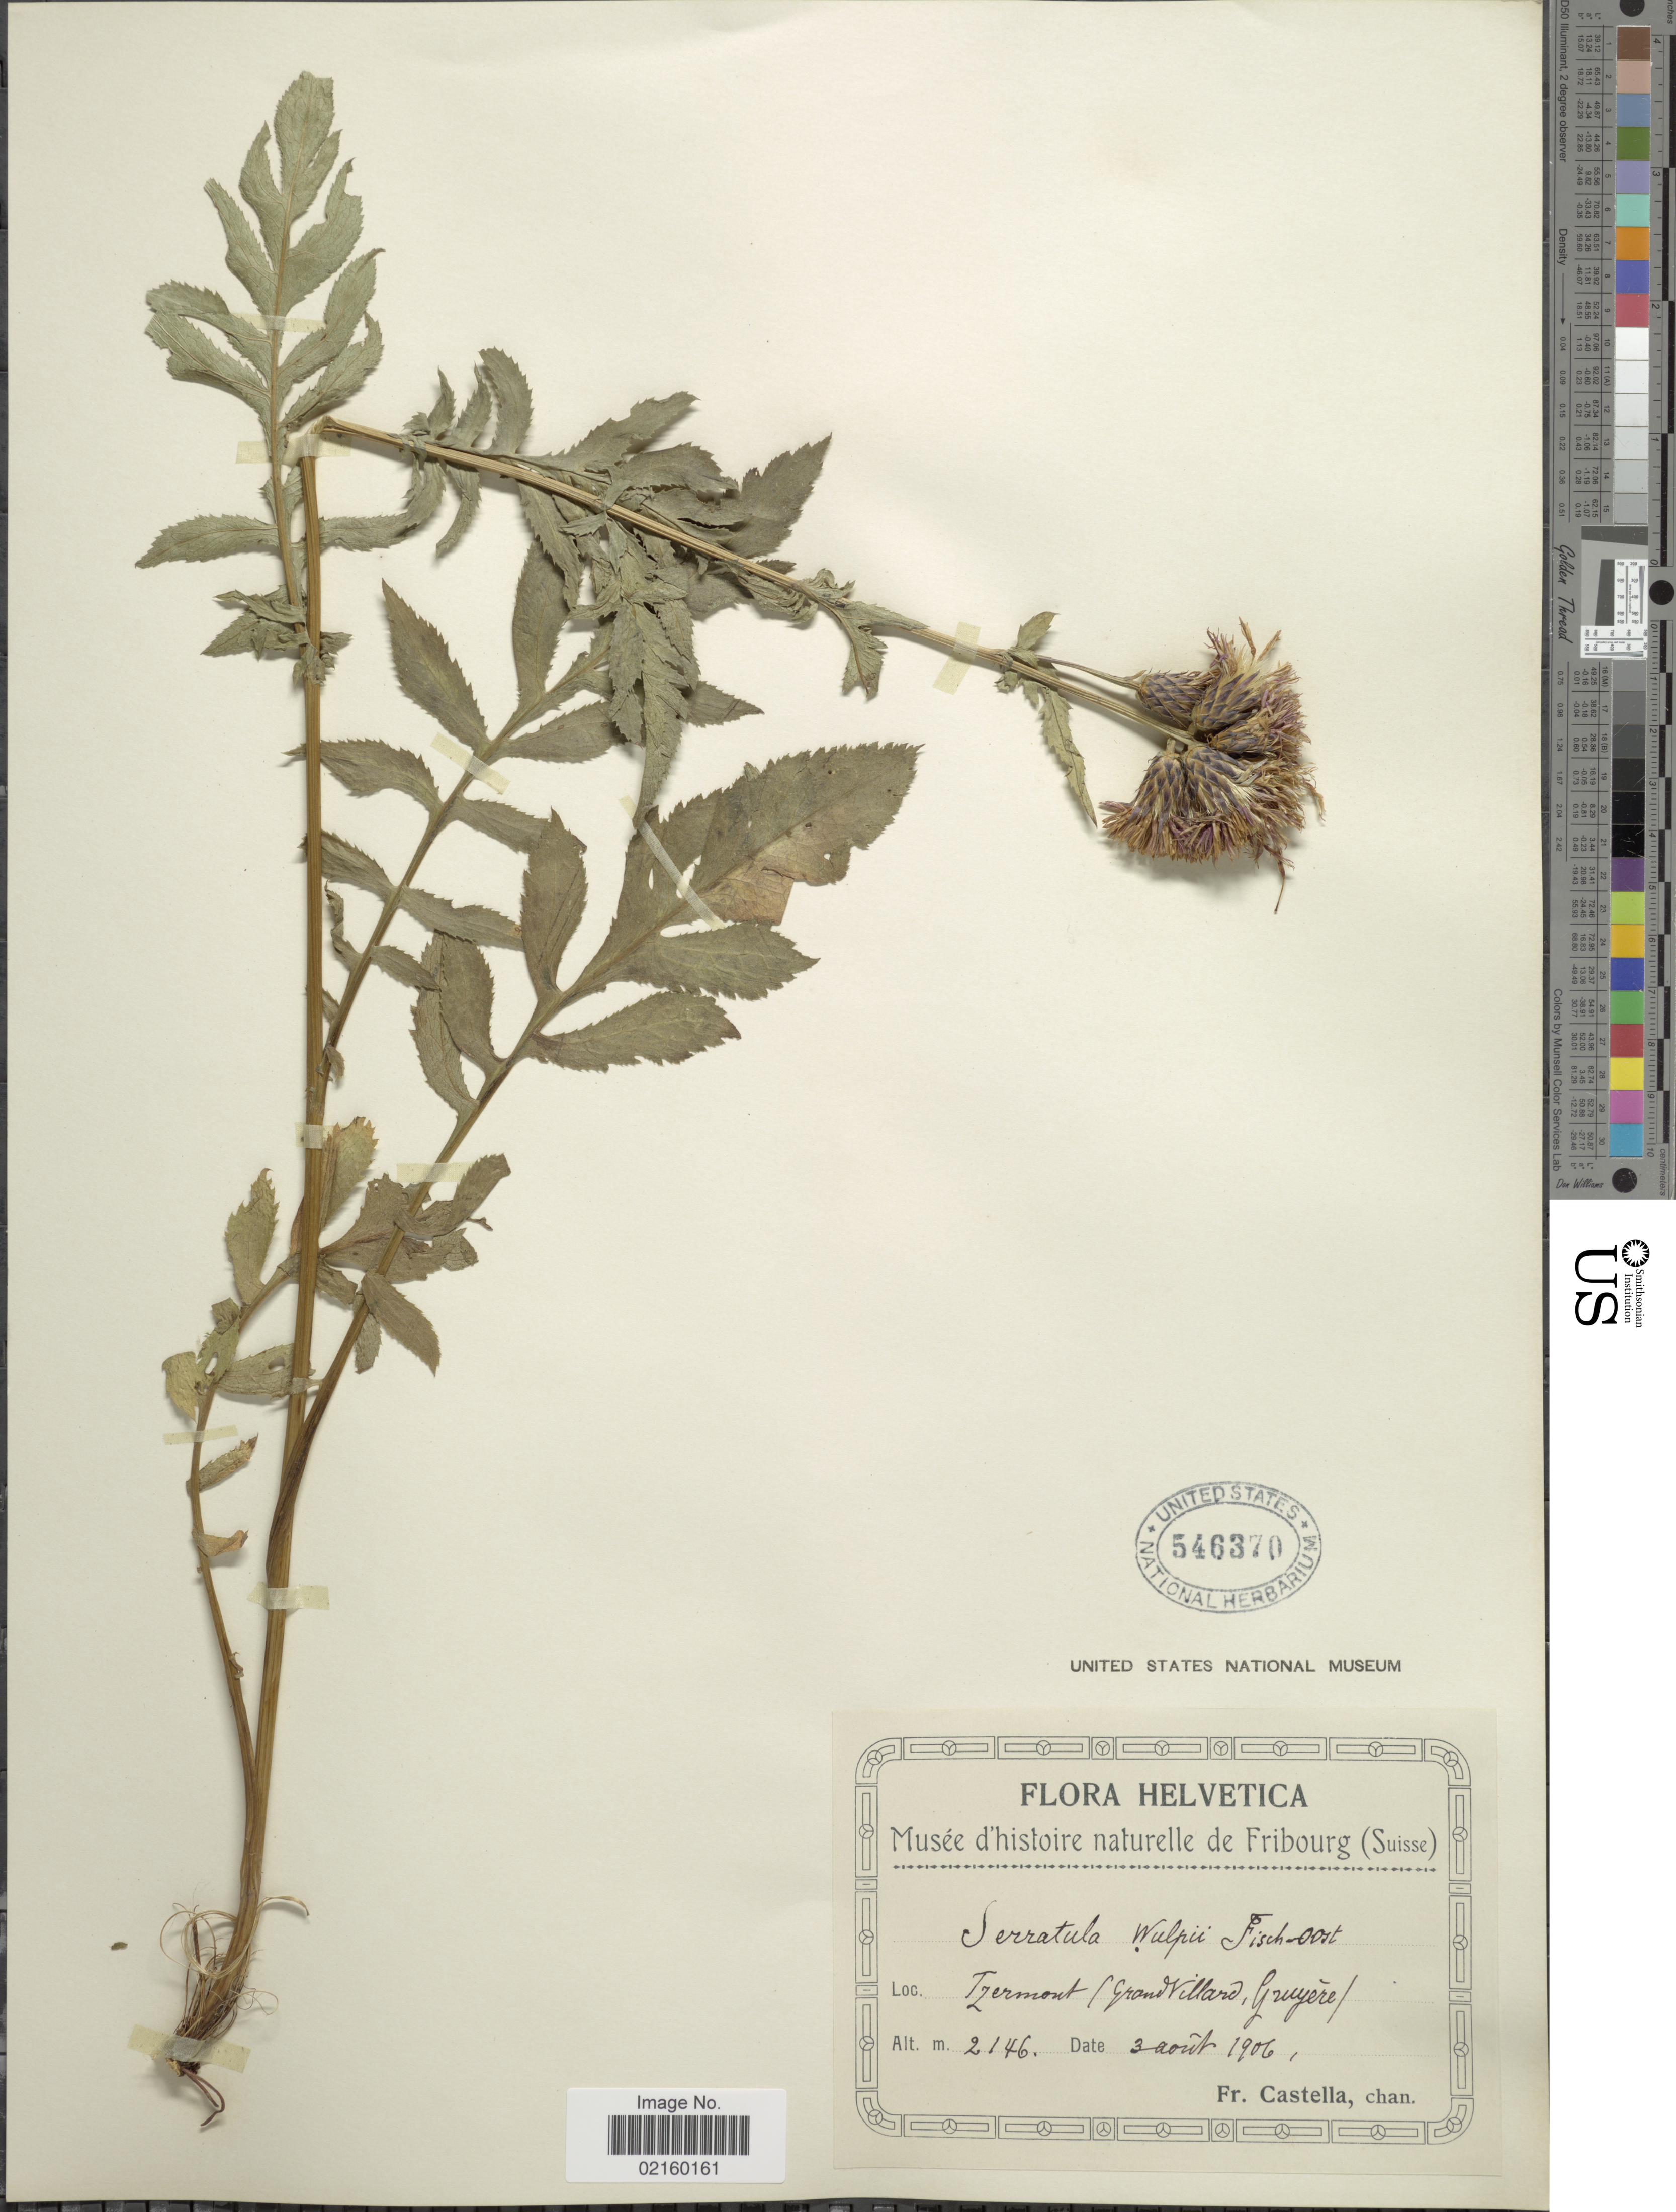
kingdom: Plantae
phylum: Tracheophyta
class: Magnoliopsida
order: Asterales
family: Asteraceae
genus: Serratula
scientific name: Serratula tinctoria subsp. monticola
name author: (Boreau) Berher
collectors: Fr. Castella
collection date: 1906-08-03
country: Switzerland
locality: Helvetica, Zermatt (Grand Villard, Gruyere)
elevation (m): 2146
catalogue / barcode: US 546370